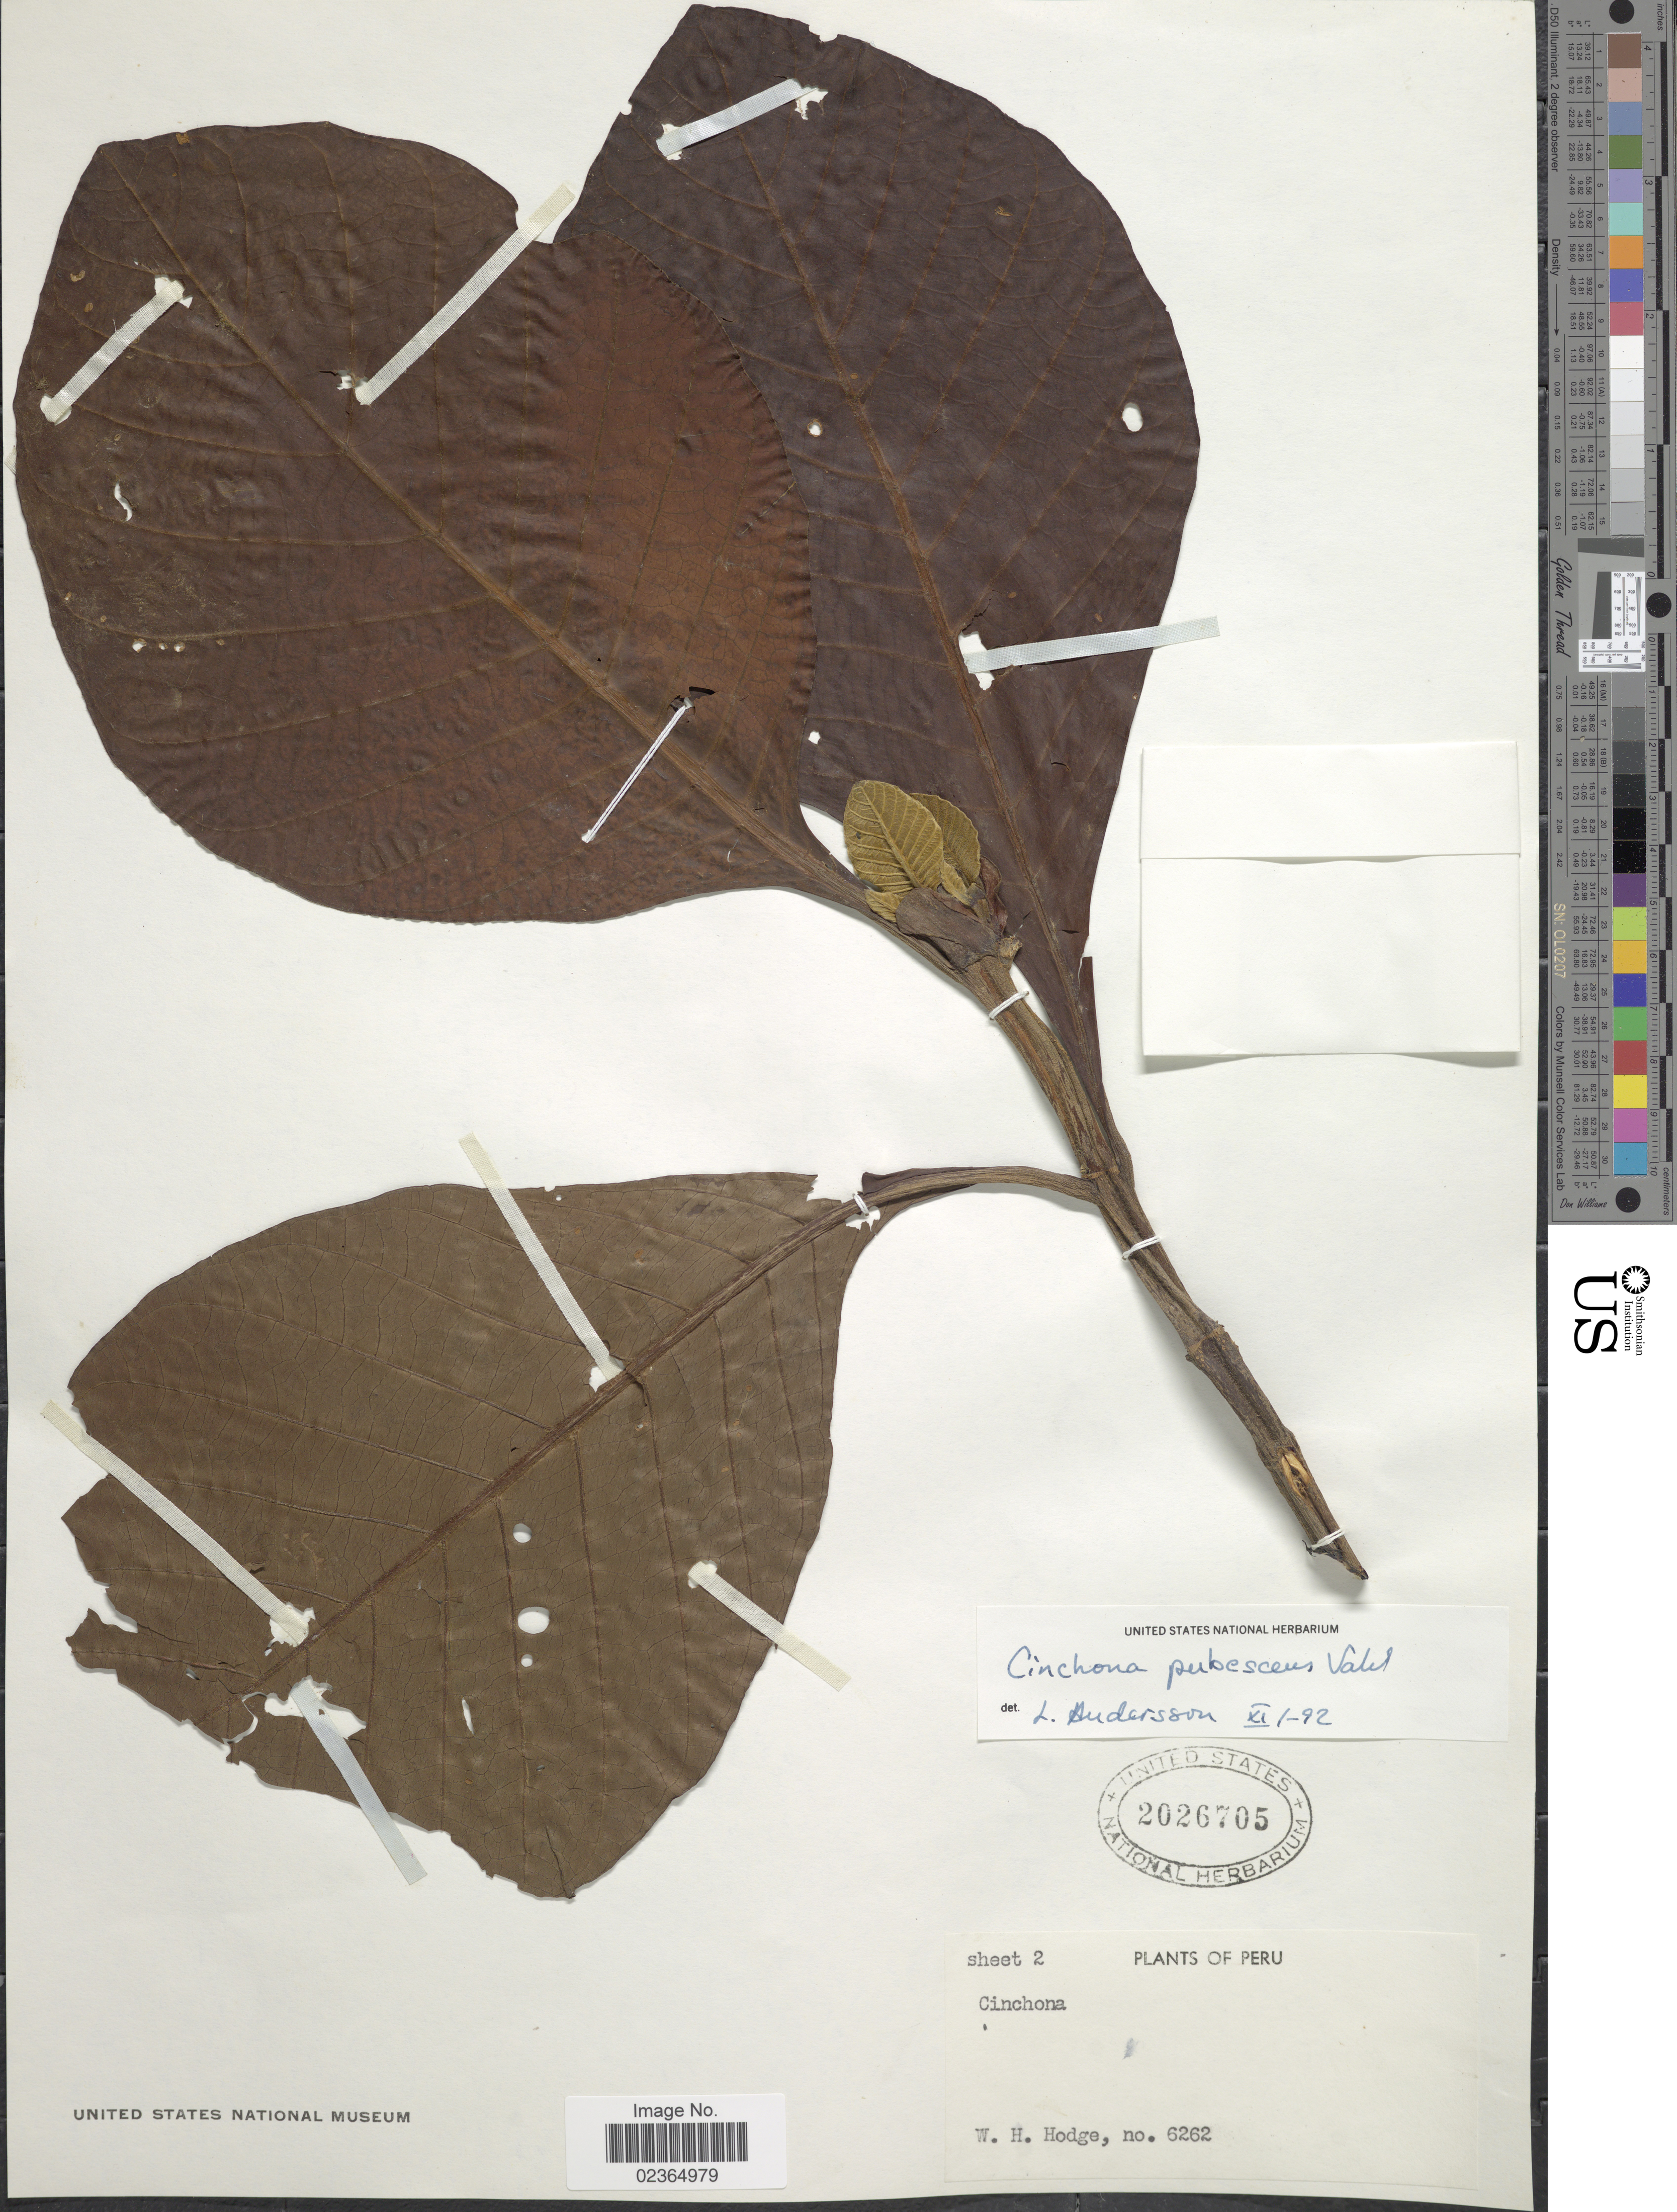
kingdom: Plantae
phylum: Tracheophyta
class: Magnoliopsida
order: Gentianales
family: Rubiaceae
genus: Cinchona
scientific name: Cinchona pubescens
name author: Vahl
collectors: W. Hodge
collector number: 6262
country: Peru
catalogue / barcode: US 2026705